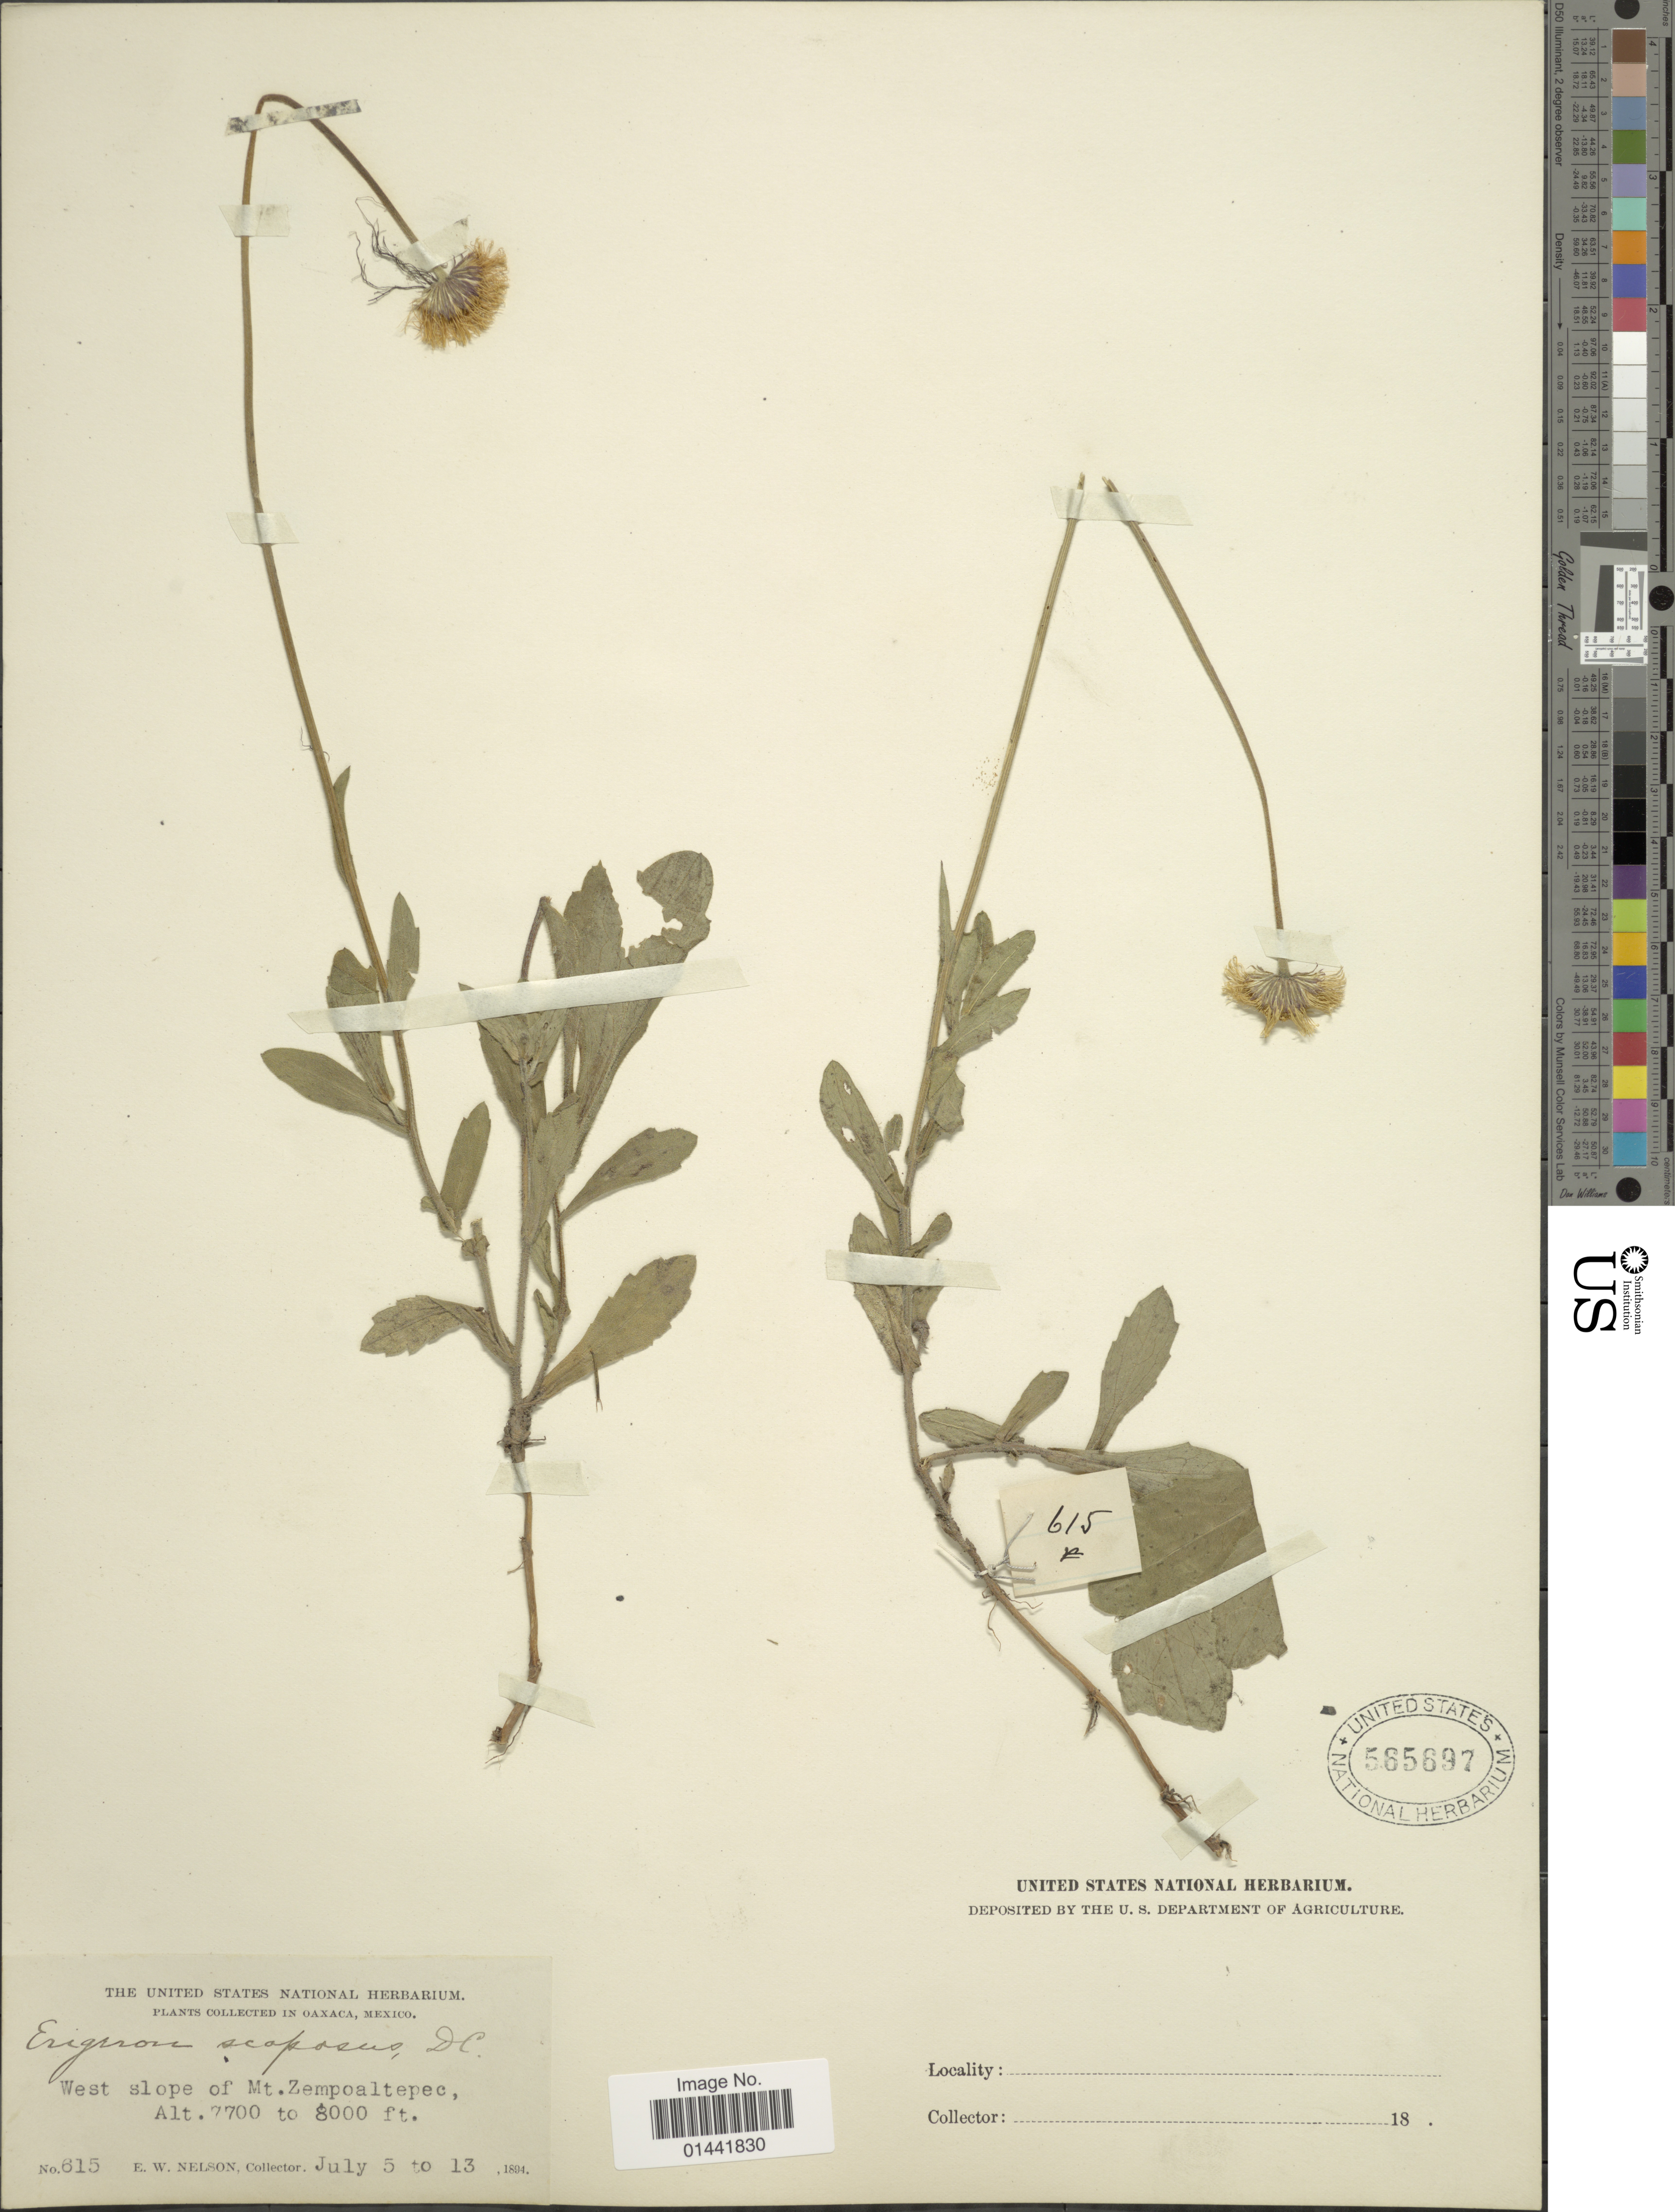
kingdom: Plantae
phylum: Tracheophyta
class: Magnoliopsida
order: Asterales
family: Asteraceae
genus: Erigeron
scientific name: Erigeron scaposus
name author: DC.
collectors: E. W. Nelson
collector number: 615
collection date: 1894-07-05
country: Mexico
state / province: Oaxaca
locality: West slope of Mt. Zempoaltepec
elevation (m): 2438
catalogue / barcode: US 565697